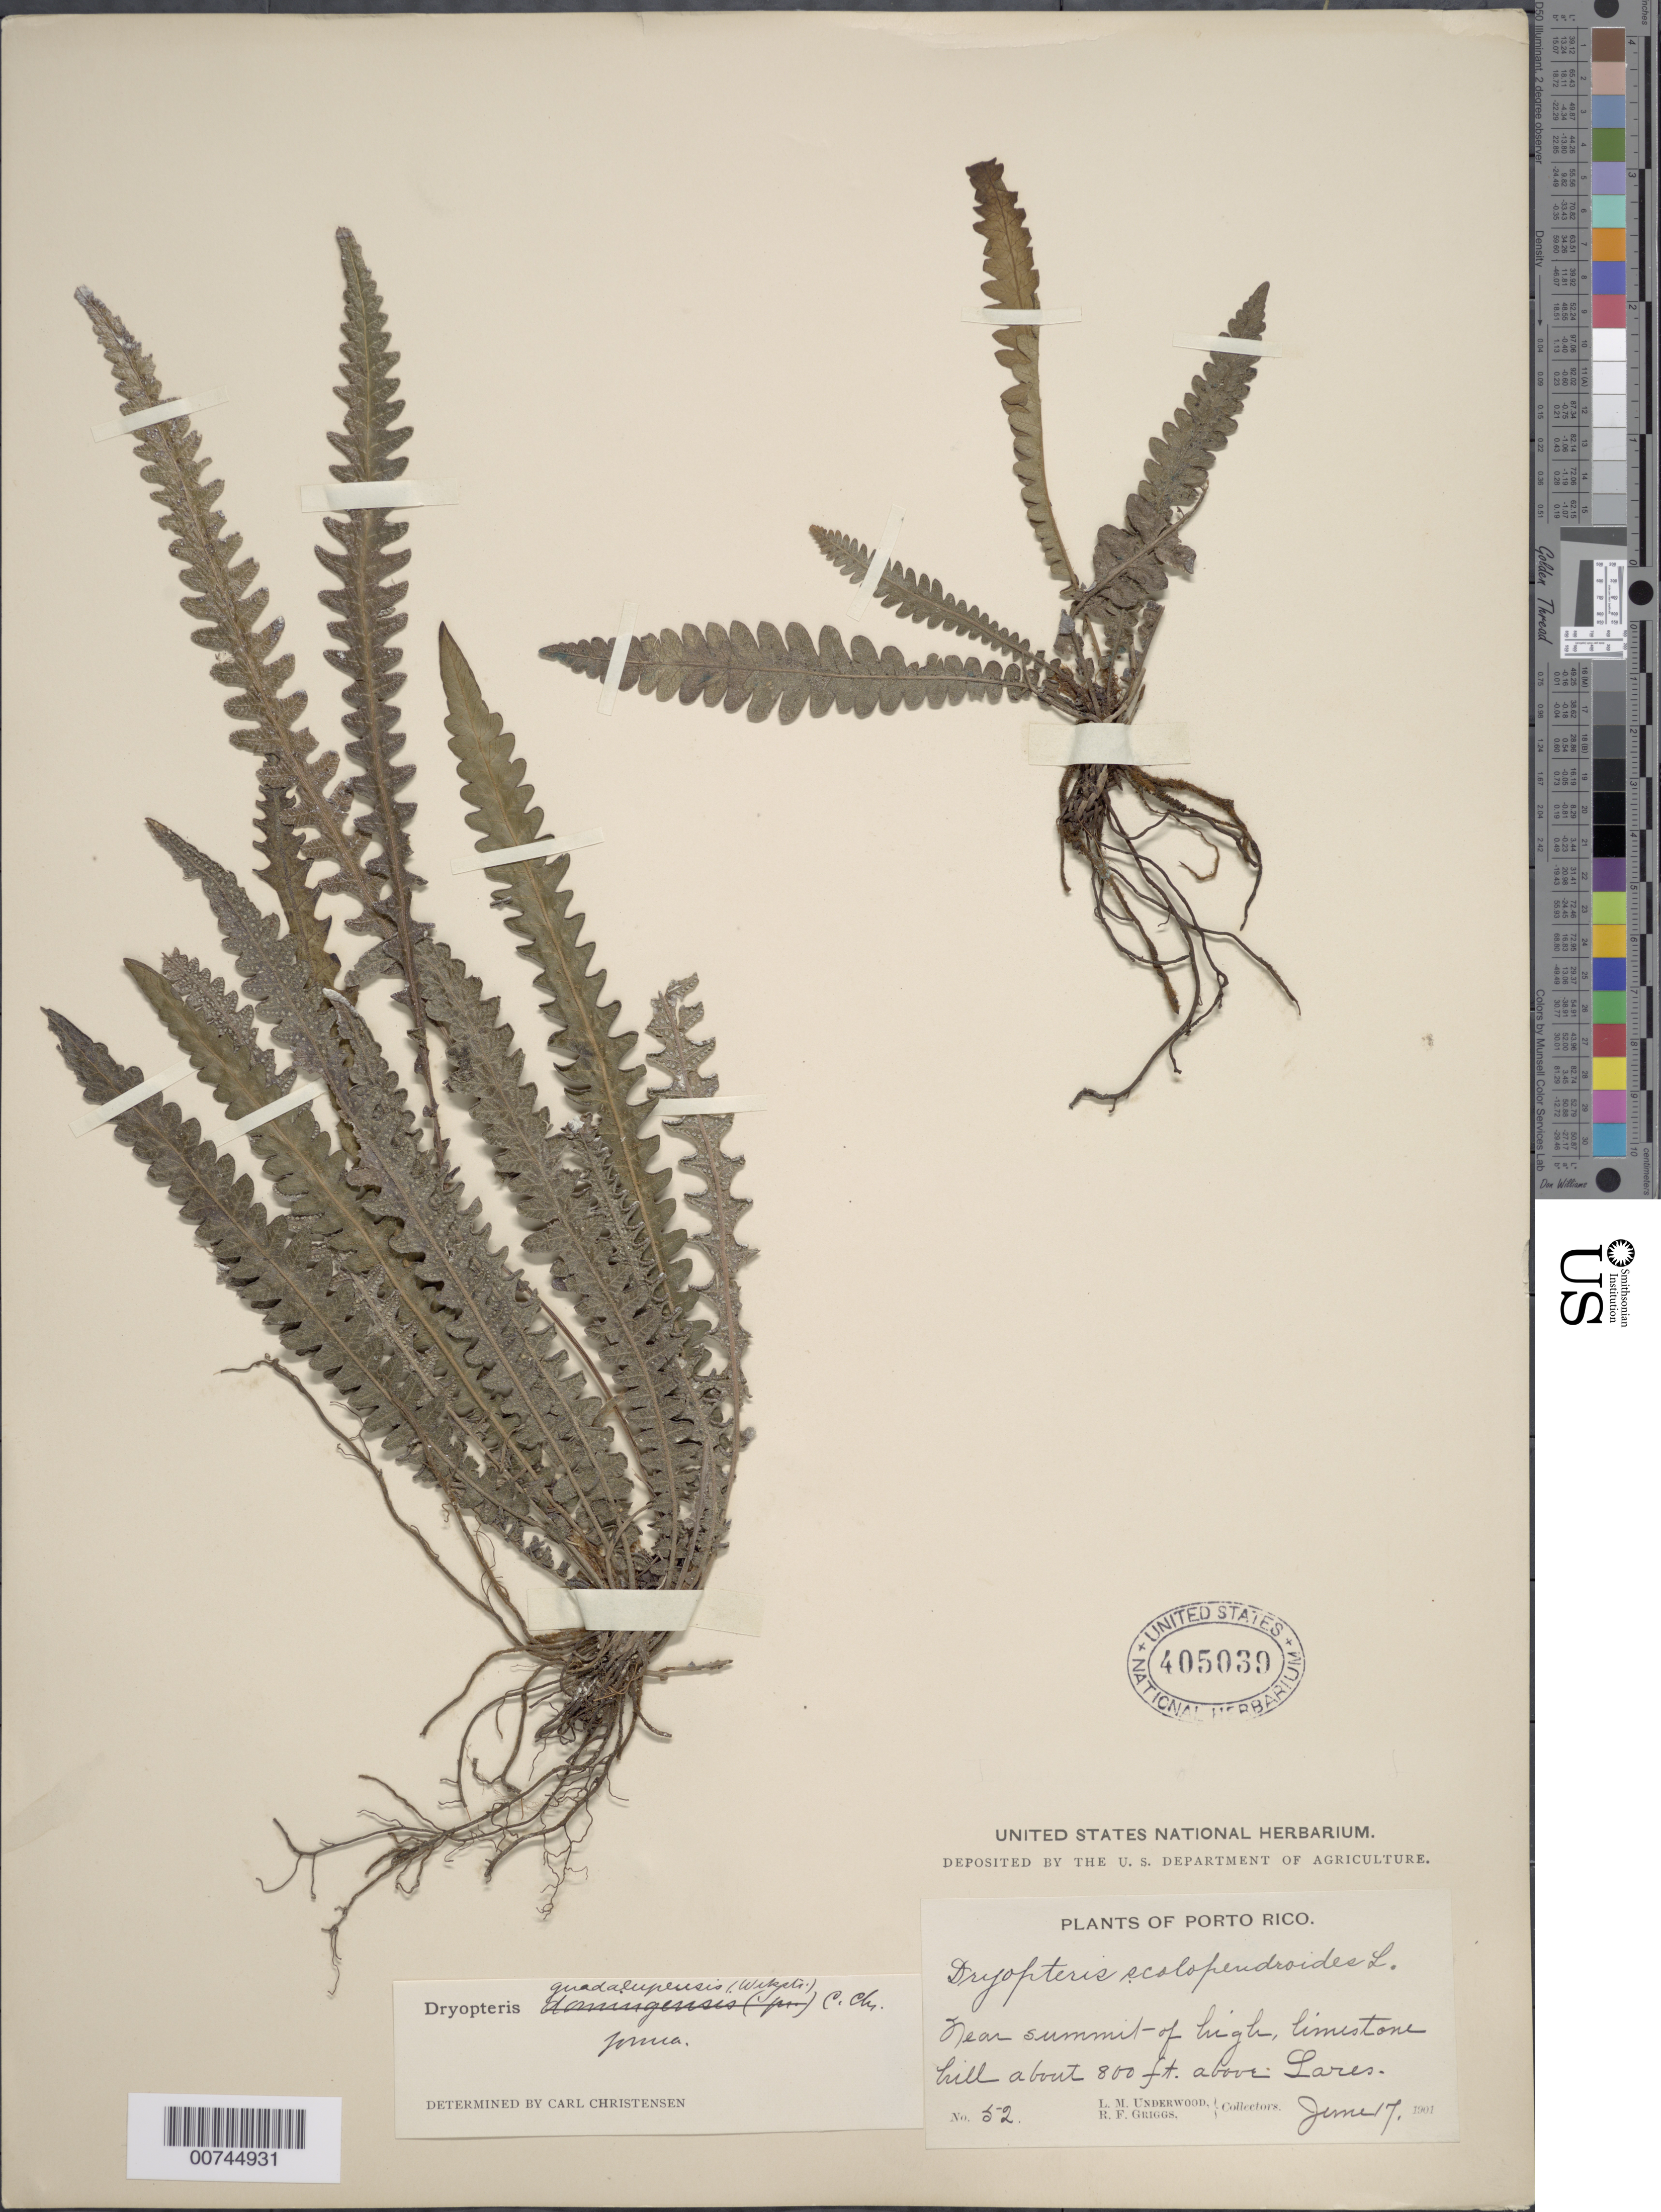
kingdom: Plantae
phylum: Tracheophyta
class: Polypodiopsida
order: Polypodiales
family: Thelypteridaceae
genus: Goniopteris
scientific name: Goniopteris guadelupensis (Wikstr.) comb. nov., ined 2015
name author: (Wikstr.)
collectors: L. M. Underwood & R. F. Griggs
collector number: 52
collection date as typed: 17 Jun 1901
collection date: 1901-06-17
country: Puerto Rico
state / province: Lares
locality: Near summit of high, limestone hill about 800 ft above Lares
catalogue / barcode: US 405039